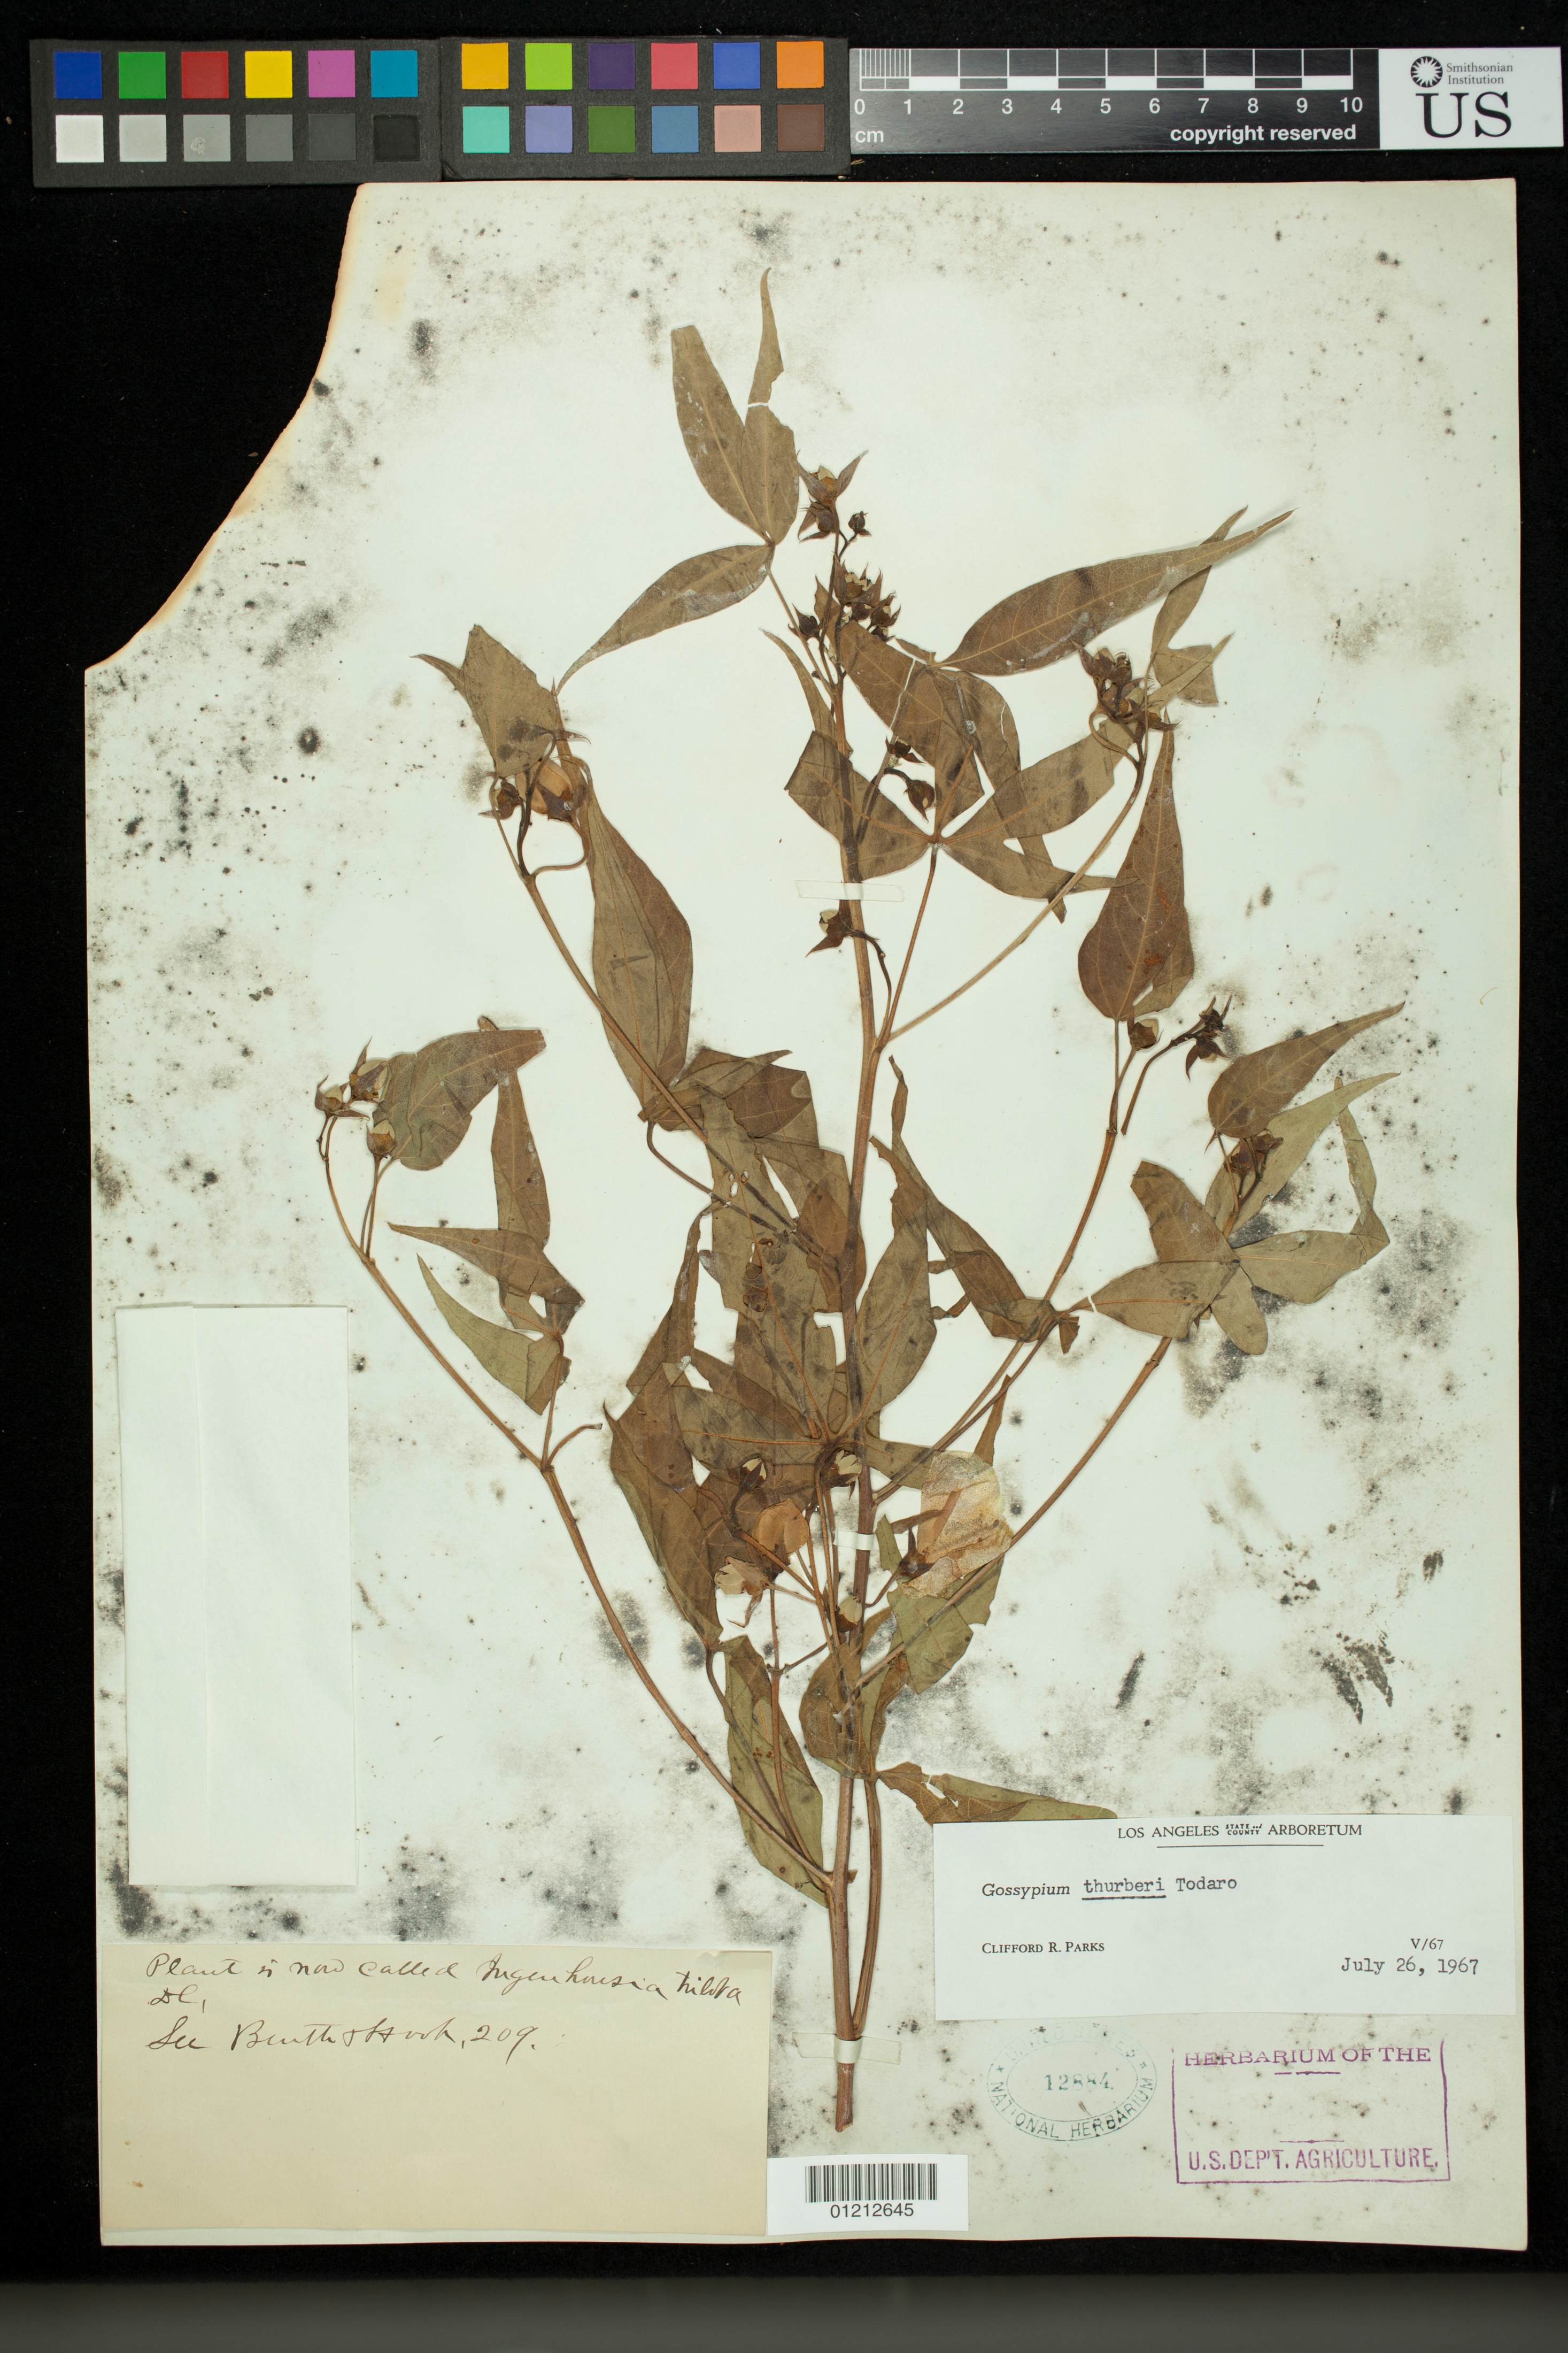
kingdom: Plantae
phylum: Tracheophyta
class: Magnoliopsida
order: Malvales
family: Malvaceae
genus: Gossypium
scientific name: Gossypium thurberi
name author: Tod.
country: United States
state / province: California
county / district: Alameda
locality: Berkeley.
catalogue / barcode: US 12884